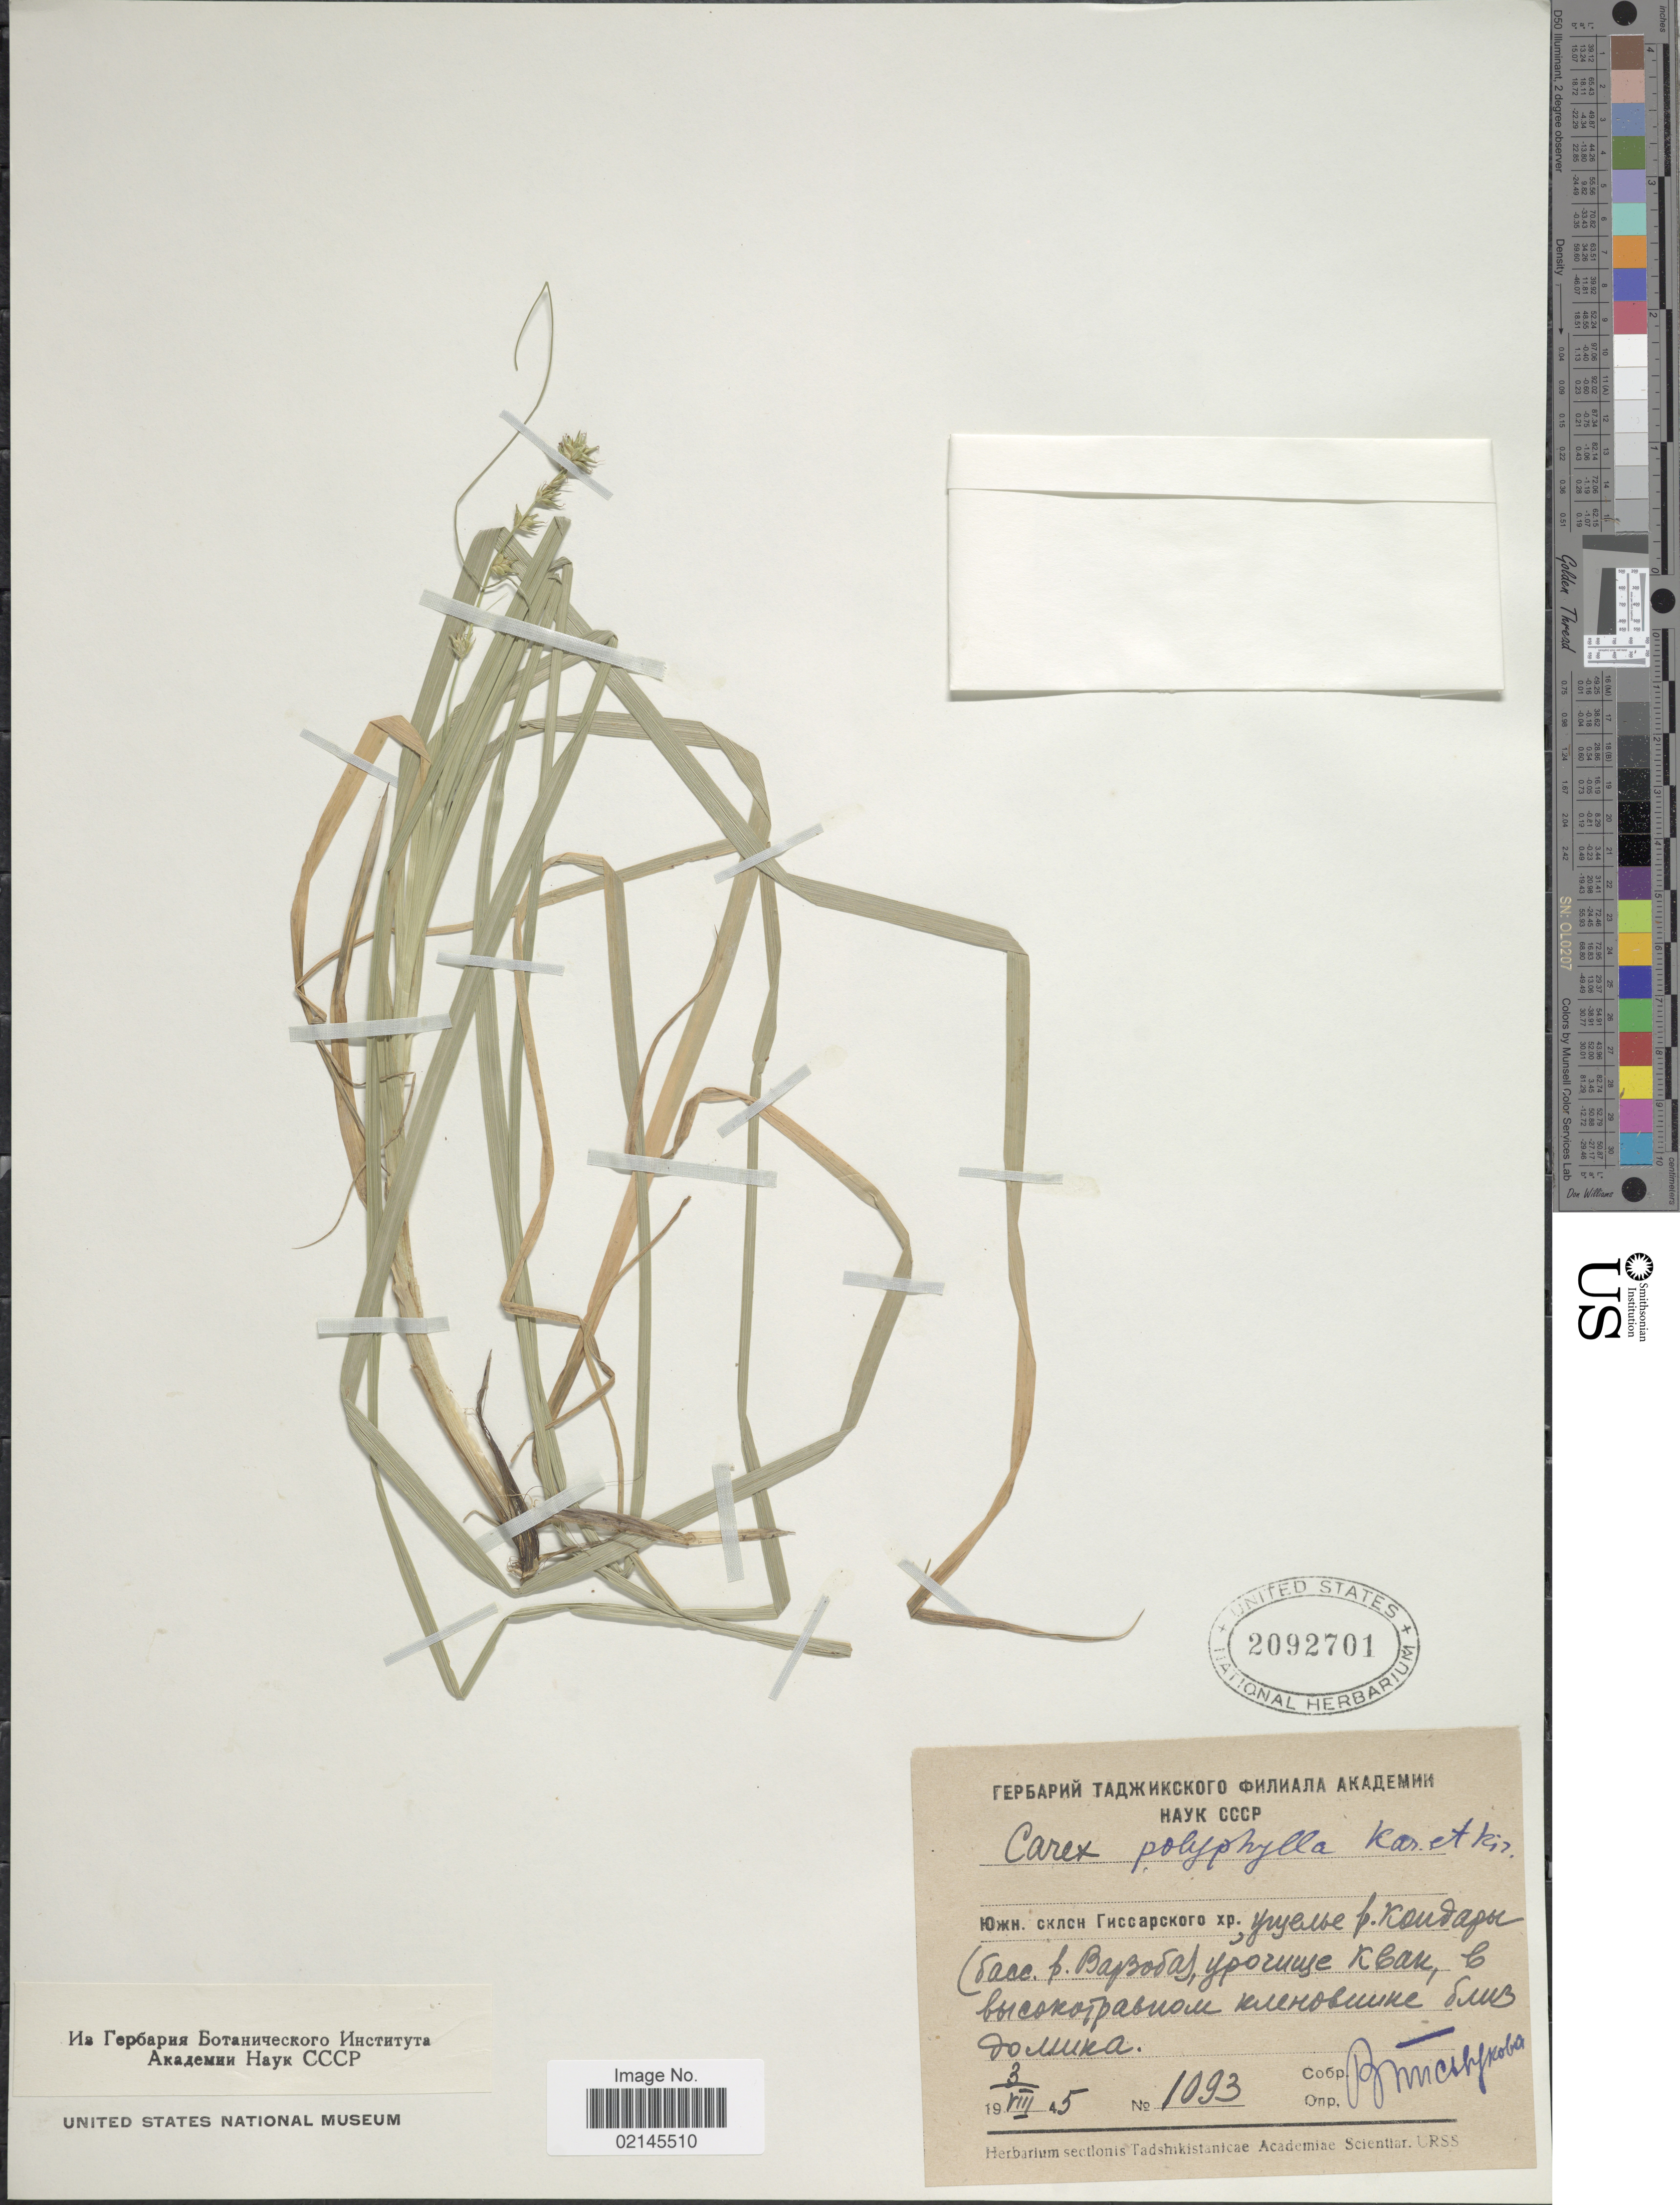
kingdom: Plantae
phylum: Tracheophyta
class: Liliopsida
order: Poales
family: Cyperaceae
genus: Carex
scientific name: Carex polyphylla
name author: Kar. & Kir.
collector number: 1093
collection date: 1945-08-03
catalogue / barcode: US 2092701